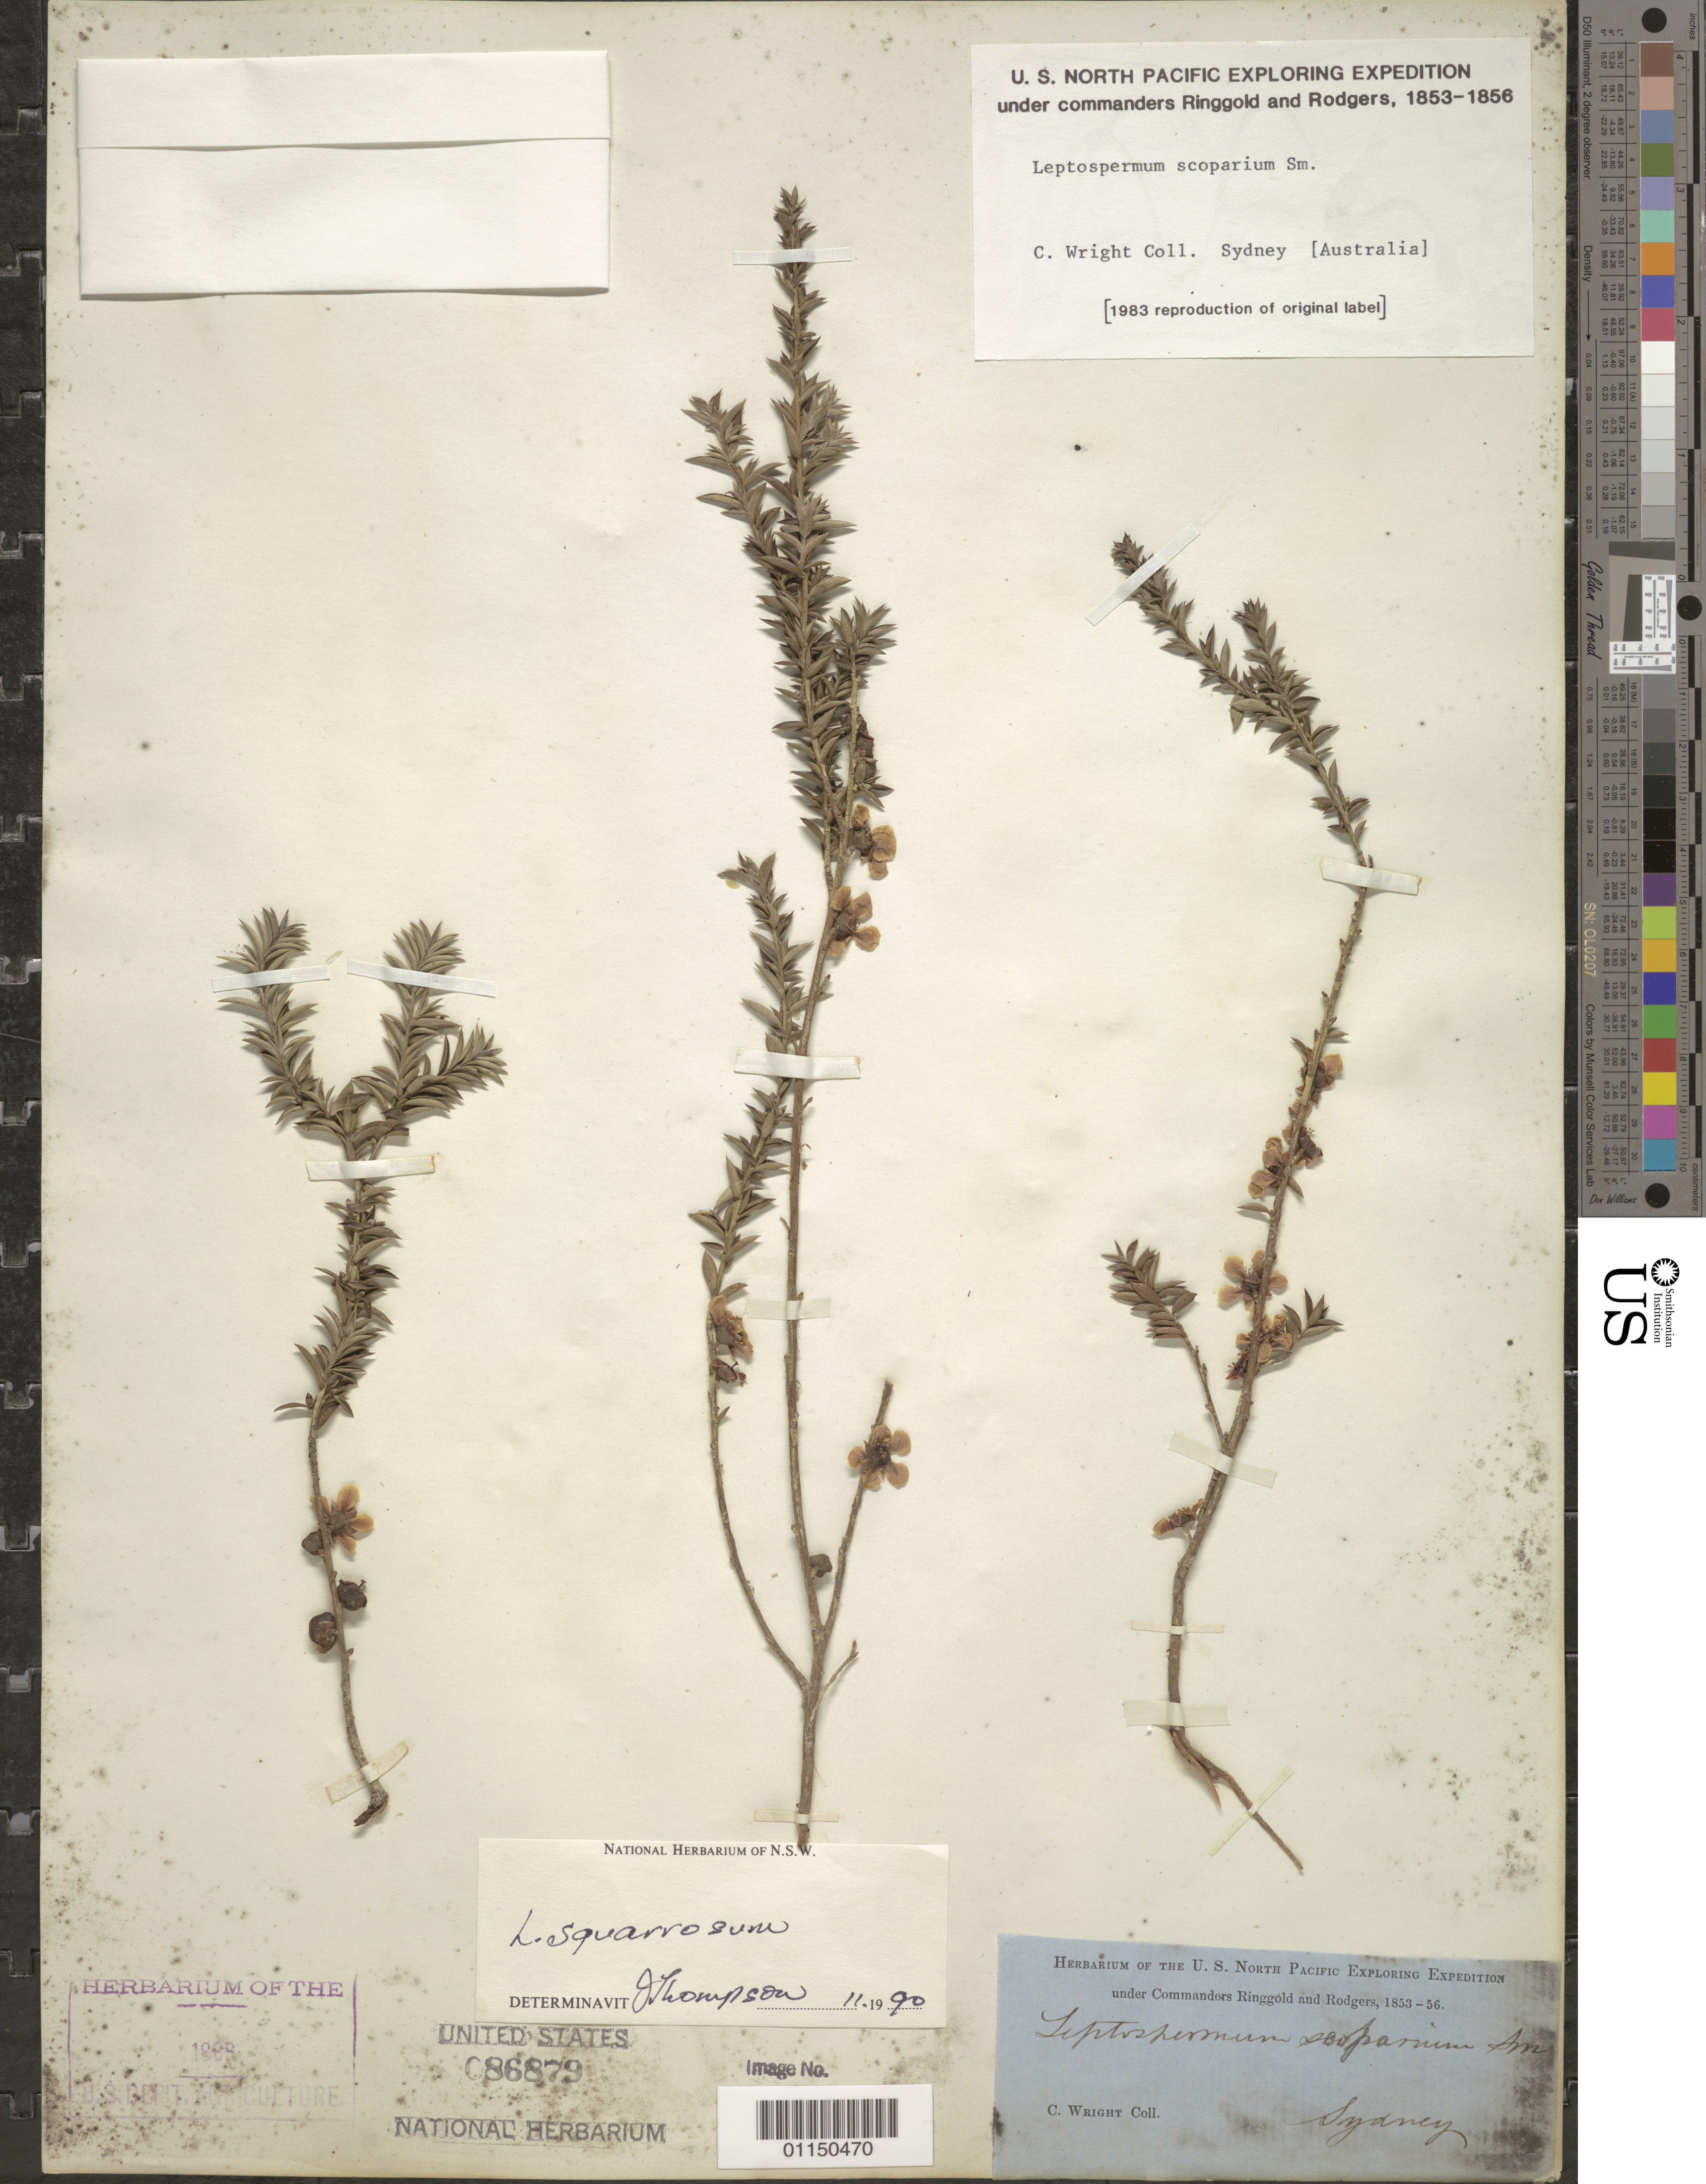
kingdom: Plantae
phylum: Tracheophyta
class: Magnoliopsida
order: Myrtales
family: Myrtaceae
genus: Leptospermum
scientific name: Leptospermum squarrosum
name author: Gaertn.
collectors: C. Wright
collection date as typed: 1853 to -- -- 1856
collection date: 1853/1856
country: Australia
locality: Sydney.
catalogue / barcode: US 86879